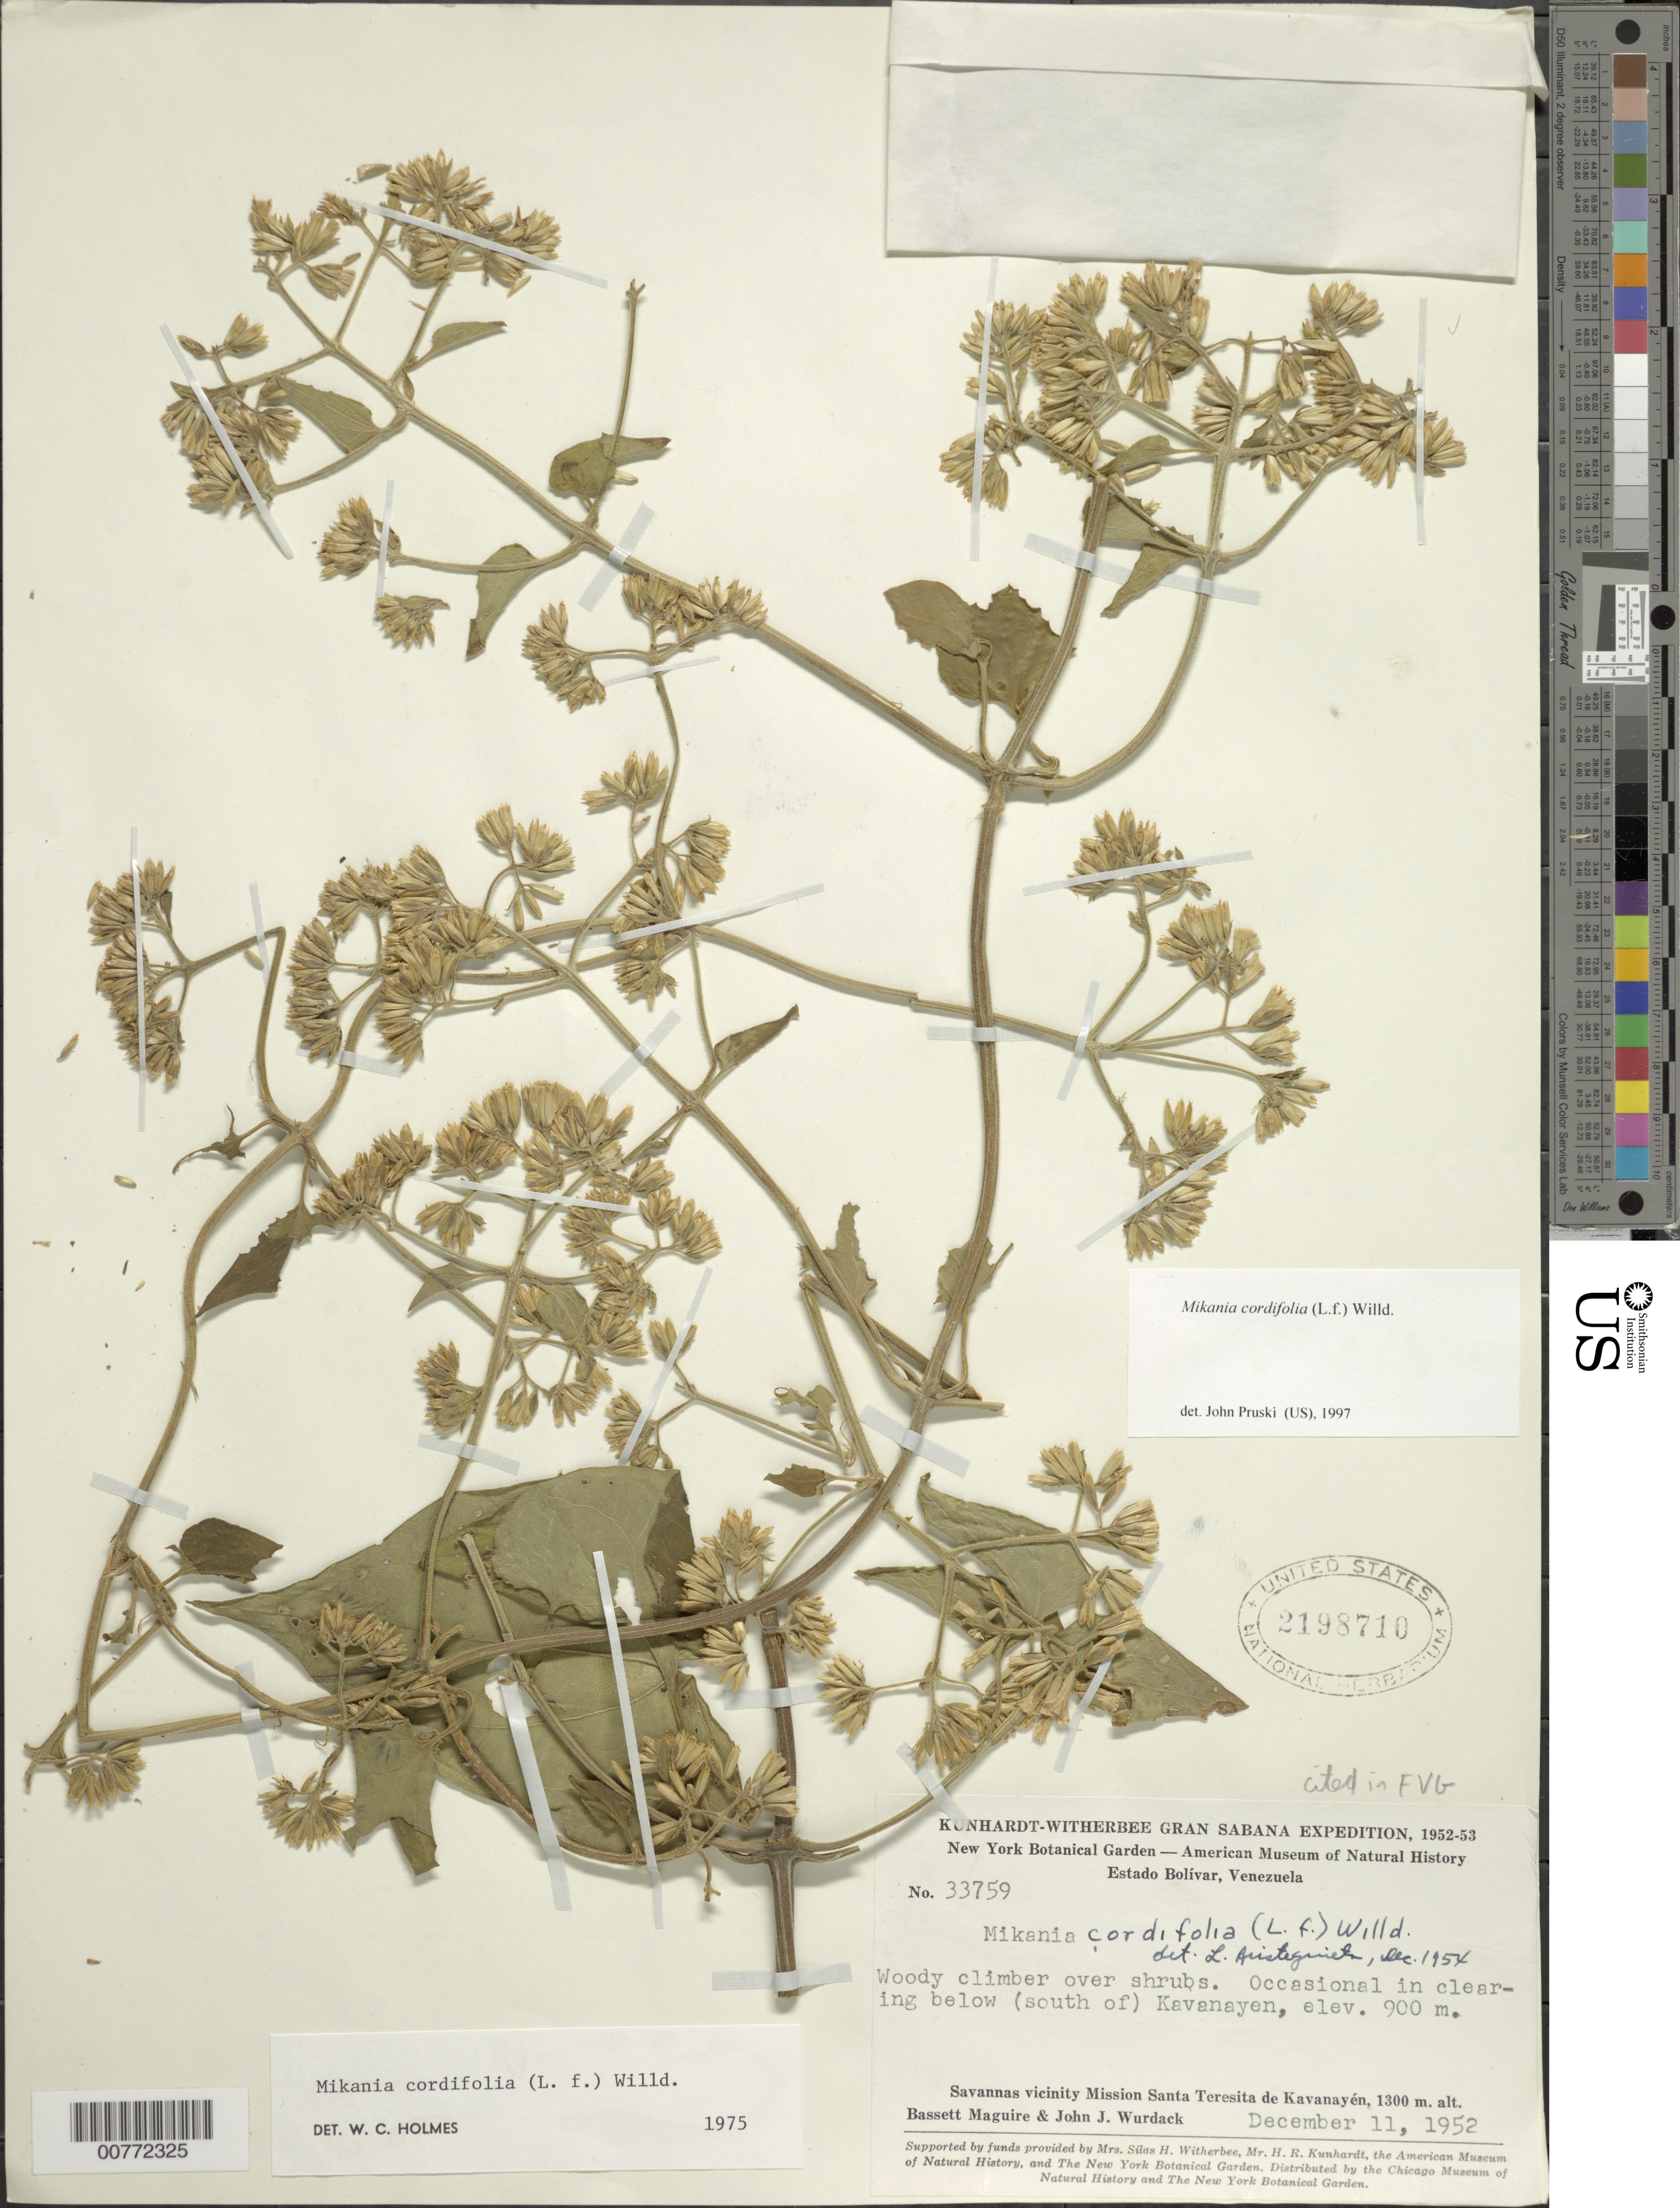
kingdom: Plantae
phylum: Tracheophyta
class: Magnoliopsida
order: Asterales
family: Asteraceae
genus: Mikania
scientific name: Mikania cordifolia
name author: Kunth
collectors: B. Maguire & J. J. Wurdack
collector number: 33759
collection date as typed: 11-Dec-52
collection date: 1952-12-11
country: Venezuela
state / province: Bolívar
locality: Mission Santa Teresita de Kavanayén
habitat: Over shrubs, in clearing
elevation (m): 900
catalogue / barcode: US 2198710